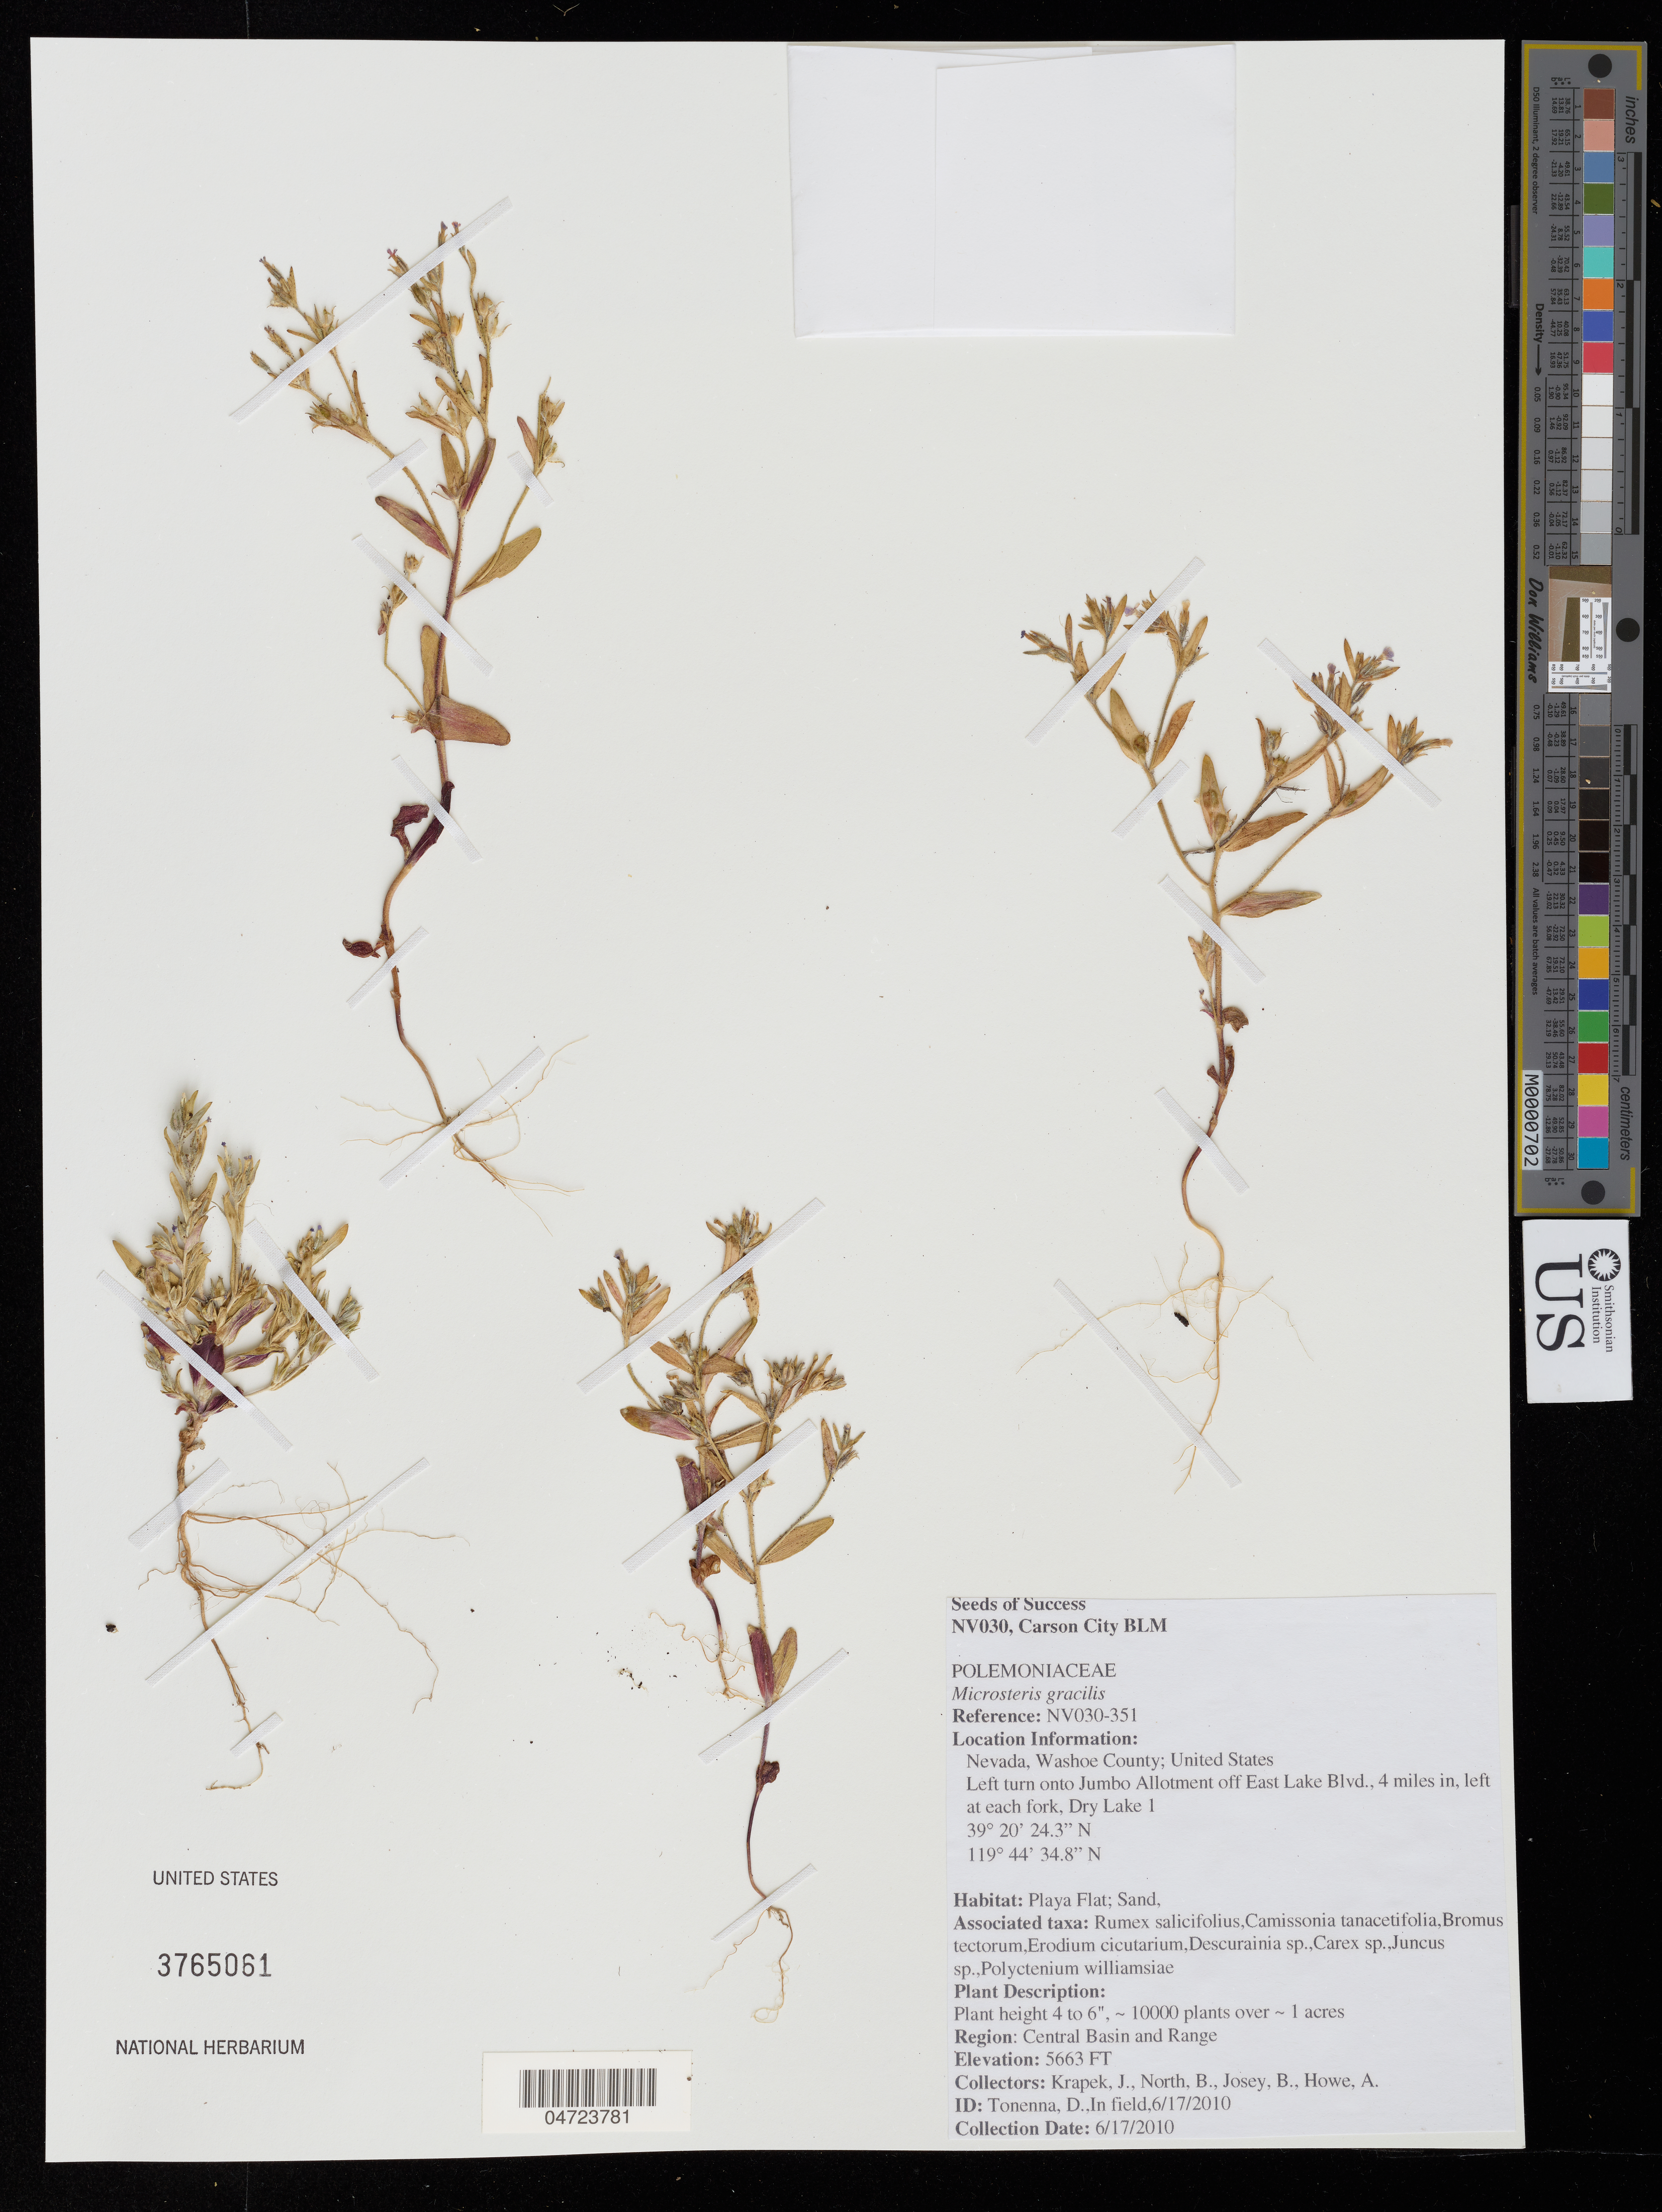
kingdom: Plantae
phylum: Tracheophyta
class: Magnoliopsida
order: Ericales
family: Polemoniaceae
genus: Microsteris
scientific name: Microsteris gracilis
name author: (Hook.) Greene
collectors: J. Krapek, B. North, B. Josey & A. Howe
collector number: NV030-351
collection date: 2010-06-17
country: United States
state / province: Nevada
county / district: Washoe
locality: Washoe County. Left turn onto Jumbo Allotment off East Lake Blvd., 4 miles in, left at each fork, Dry Lake 1. Region: Central Basin and Range.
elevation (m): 1726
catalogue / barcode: US 3765061